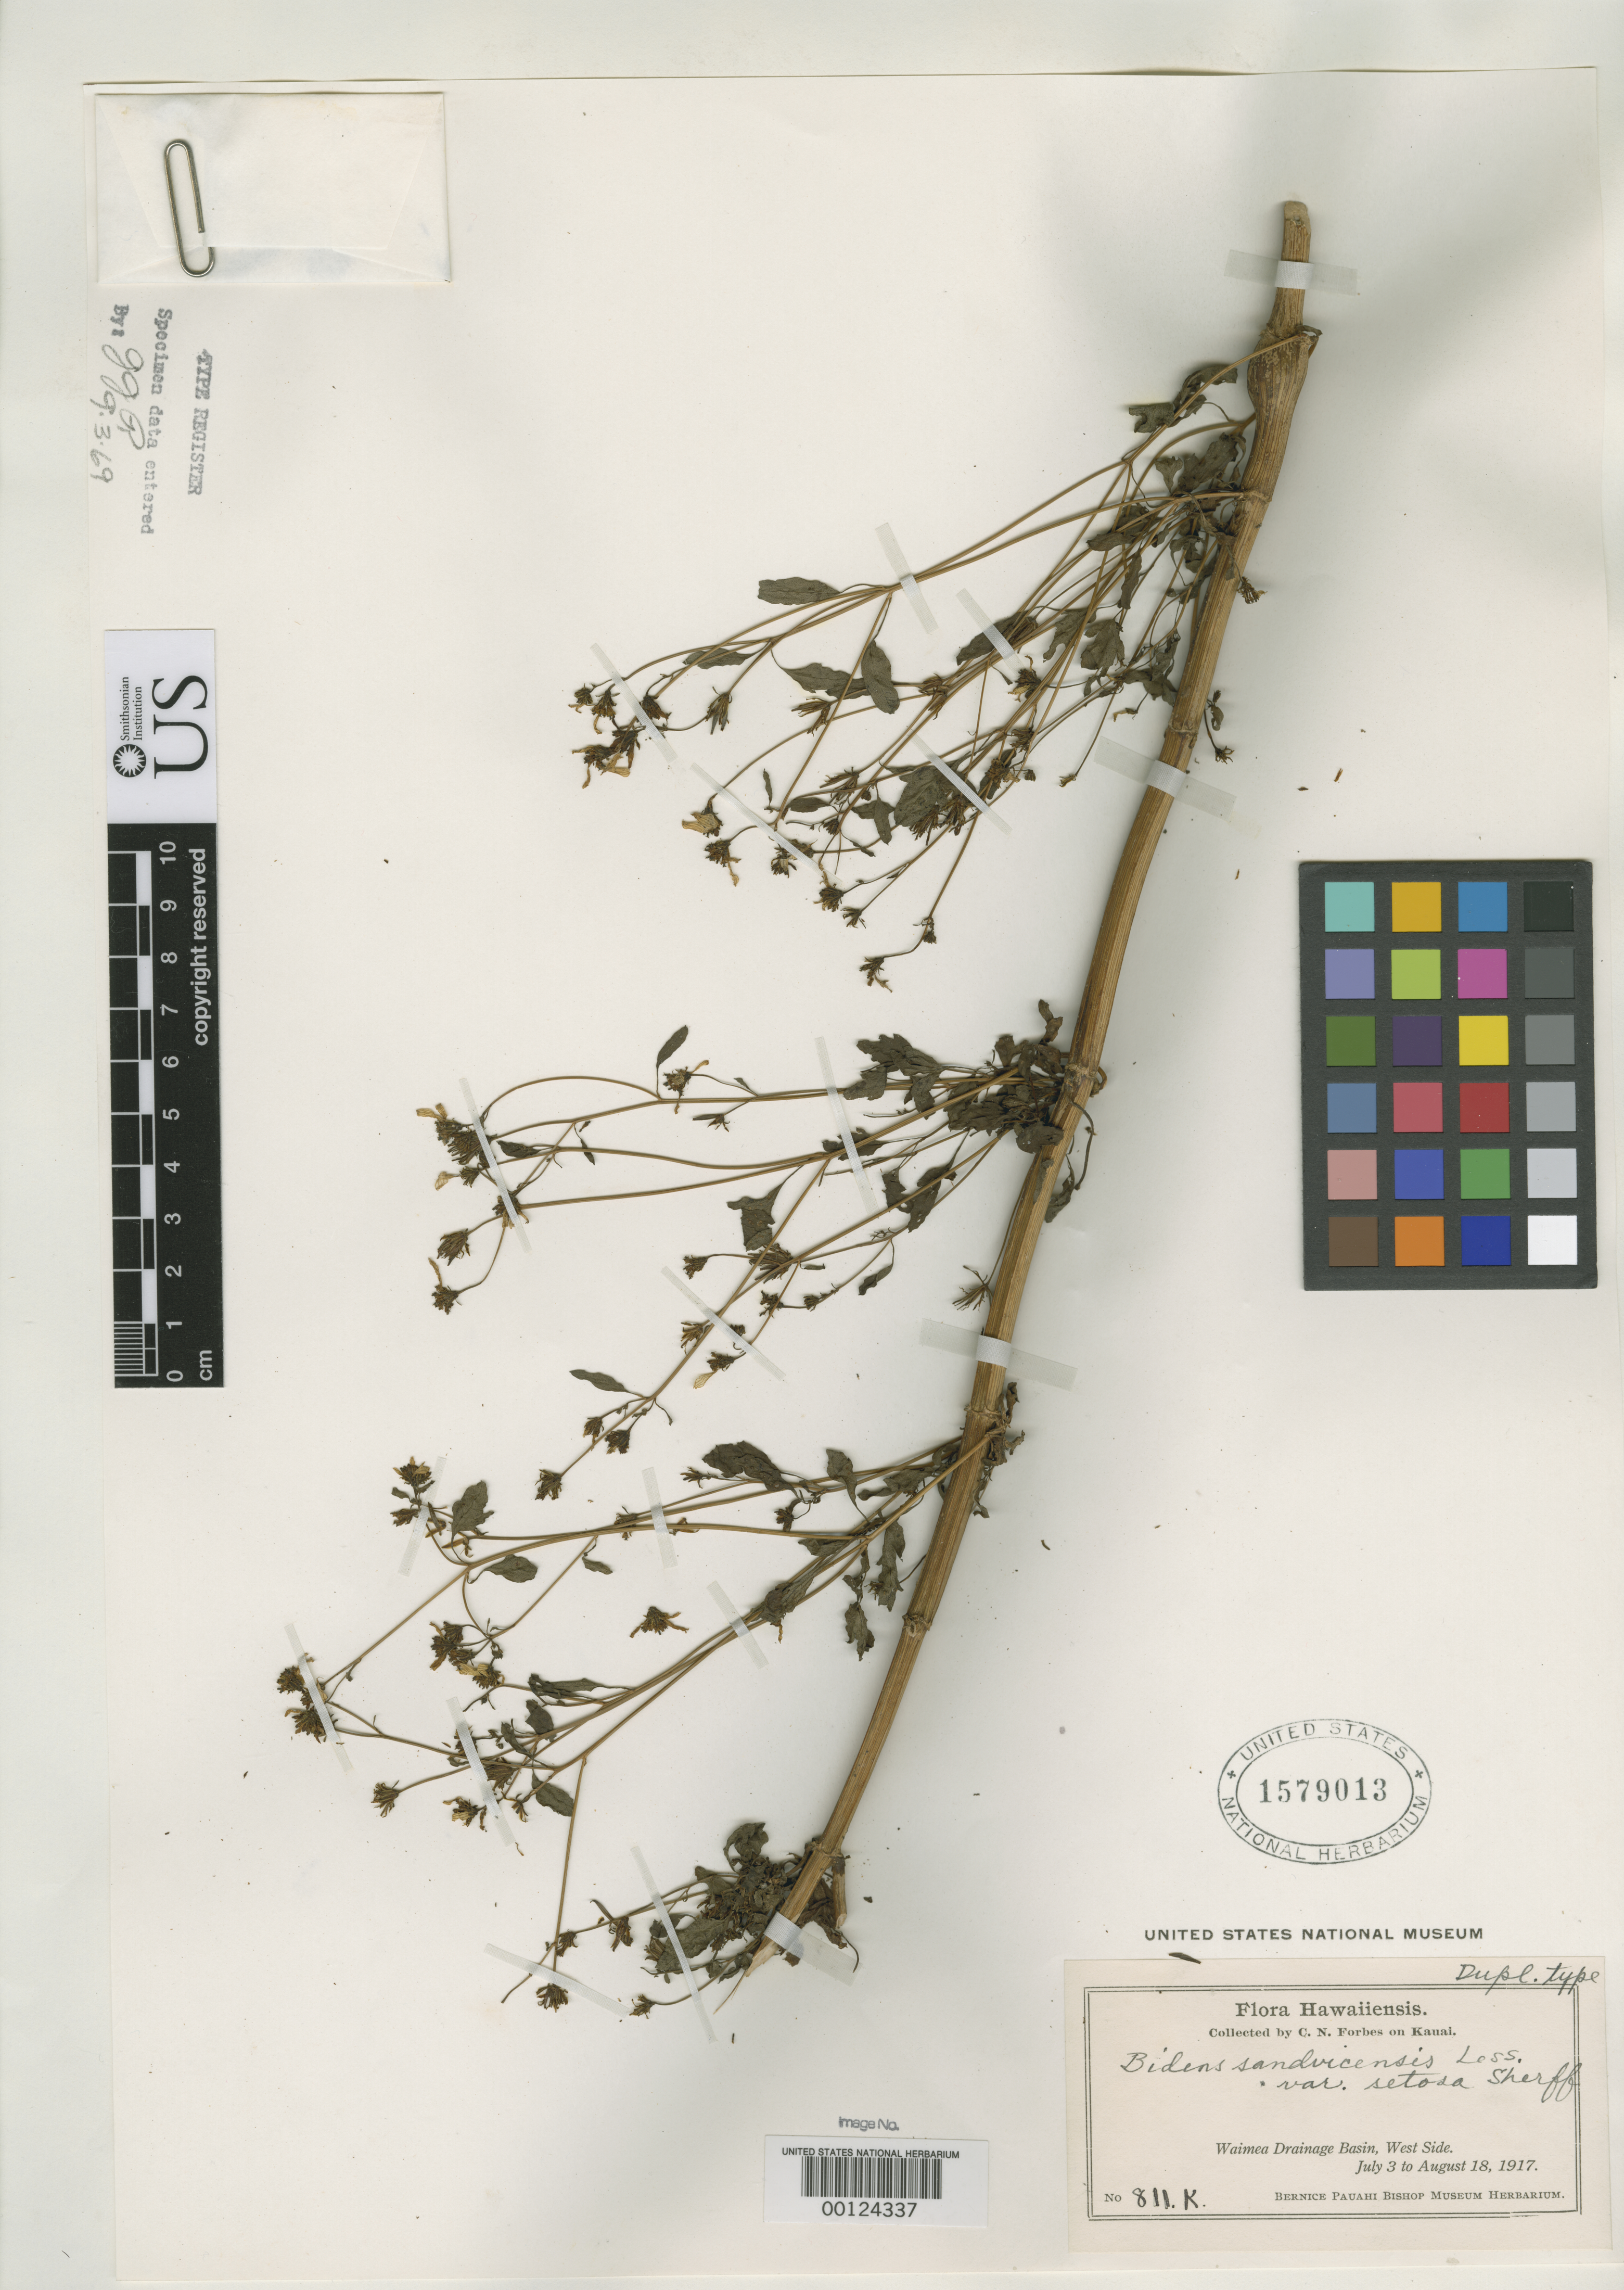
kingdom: Plantae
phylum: Tracheophyta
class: Magnoliopsida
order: Asterales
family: Asteraceae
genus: Bidens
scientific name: Bidens setosa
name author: Sherff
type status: Isotype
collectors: C. N. Forbes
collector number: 811.K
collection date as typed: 03 Jul 1917 to 18 Aug 1917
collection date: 1917-07-03/1917-08-18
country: United States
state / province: Hawaii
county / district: Kauai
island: Kaua'i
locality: Waimea.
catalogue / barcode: US 1579013